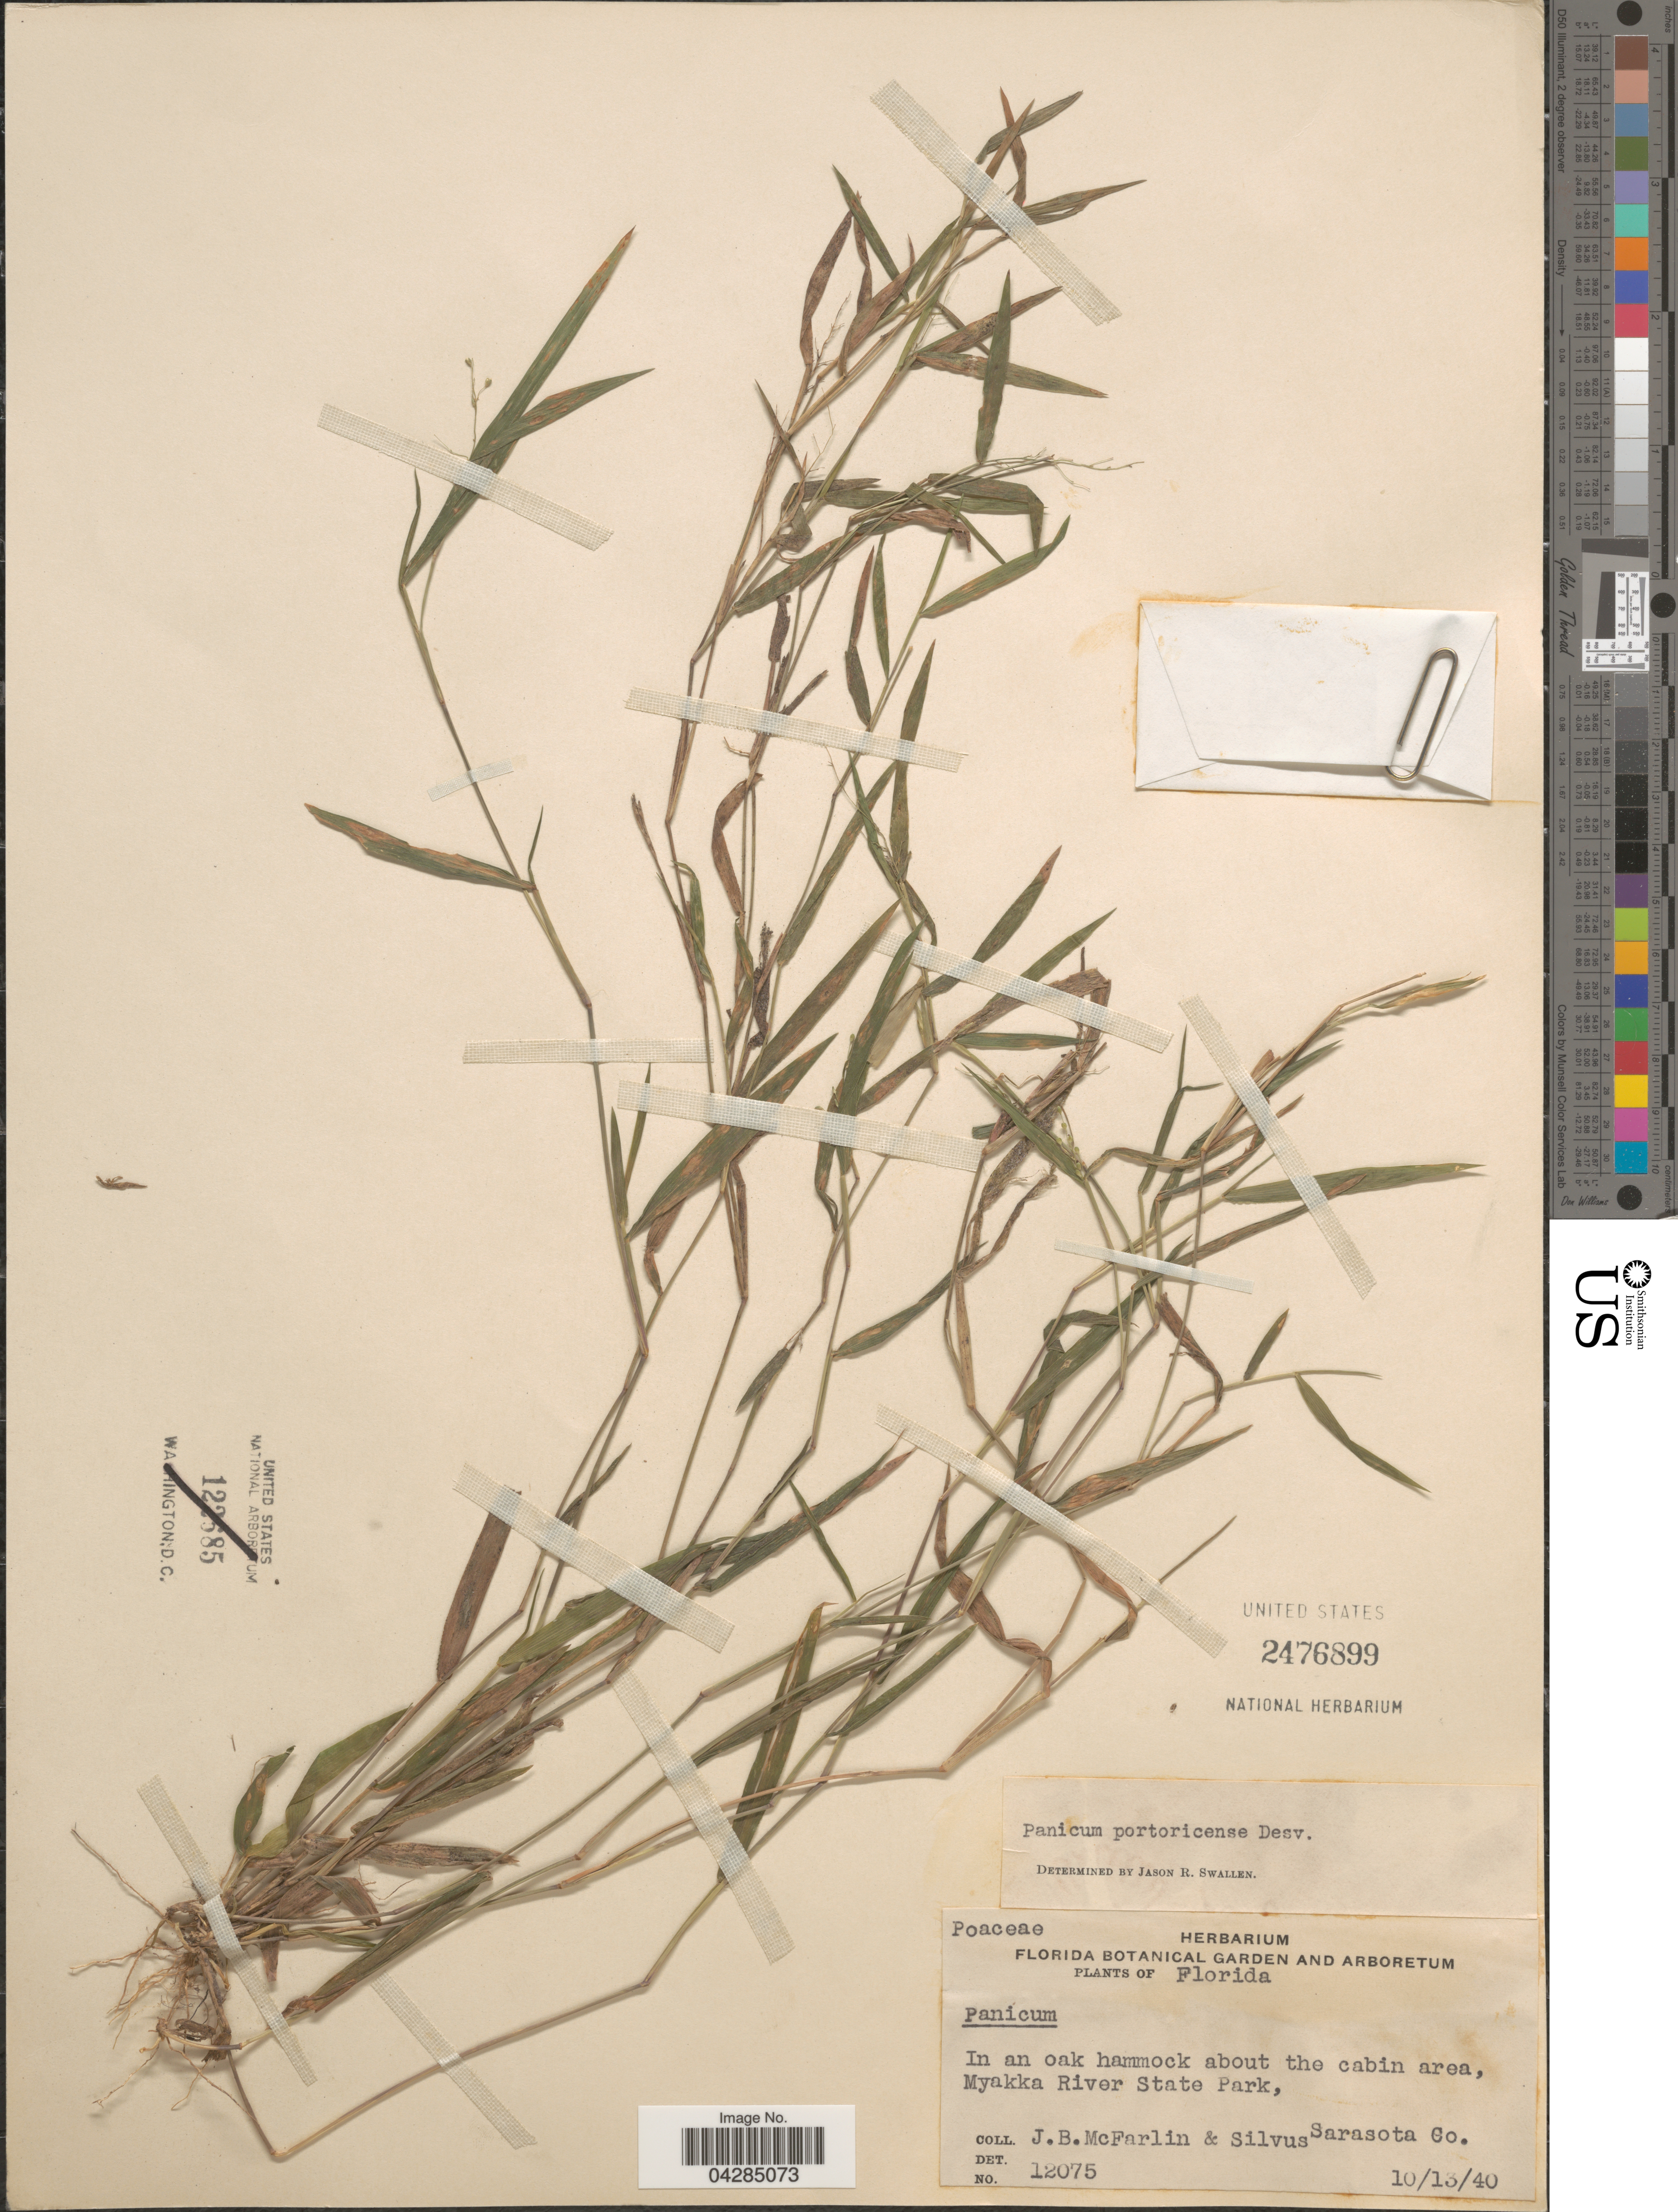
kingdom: Plantae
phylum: Tracheophyta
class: Liliopsida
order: Poales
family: Poaceae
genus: Dichanthelium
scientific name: Dichanthelium portoricense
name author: (Desv. ex Ham.) B.F. Hansen & Wunderlin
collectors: J. McFarlin & Silvus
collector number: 12075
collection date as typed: Transcribed d/m/y: 13/10/40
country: United States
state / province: Florida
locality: In an oak hammock about the cabin area, Myakka River State Park, Sarasota Co.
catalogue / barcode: US 2476899